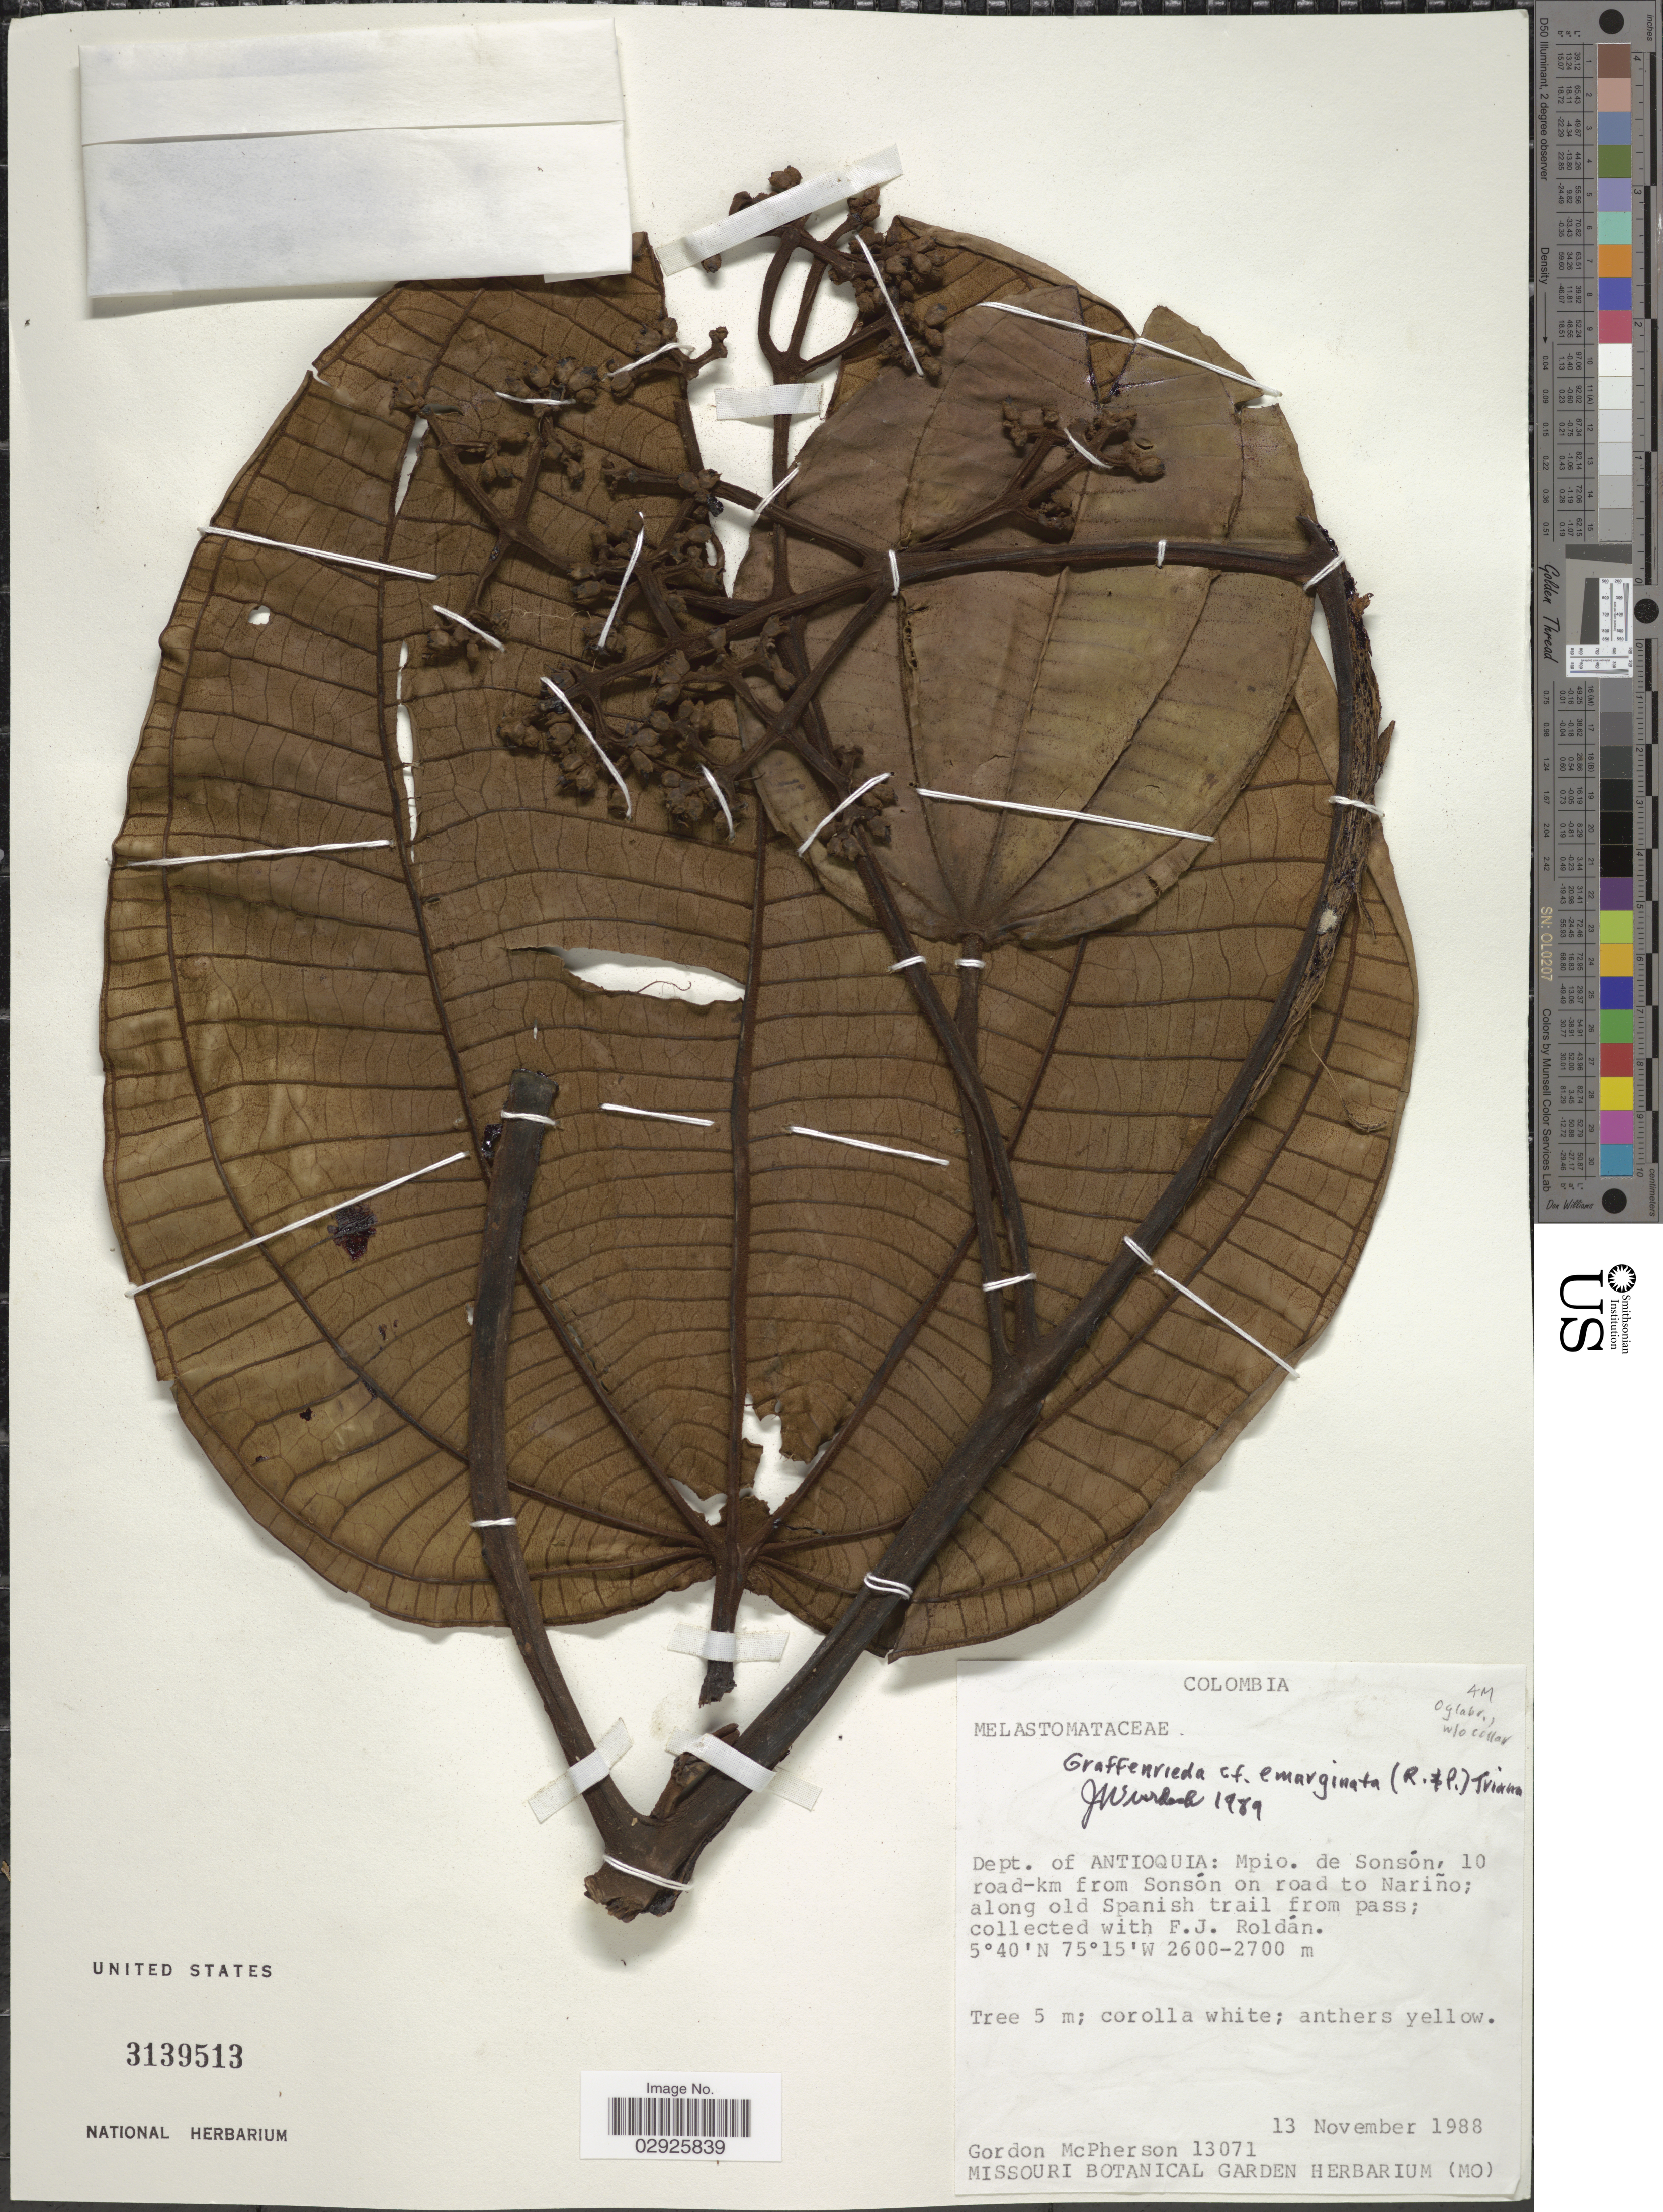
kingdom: Plantae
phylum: Tracheophyta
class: Magnoliopsida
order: Myrtales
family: Melastomataceae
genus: Graffenrieda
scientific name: Graffenrieda emarginata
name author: (Ruiz & Pav.) Triana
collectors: G. D. McPherson & F. J. Roldán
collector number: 13071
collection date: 1988-11-13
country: Colombia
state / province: Antioquia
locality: Dept. of Antioquia: Mpio. de Sonsón, 10 road-km from Sonsón on road to Nariño; along old Spanish trail from pass.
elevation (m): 2600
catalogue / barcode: US 3139513